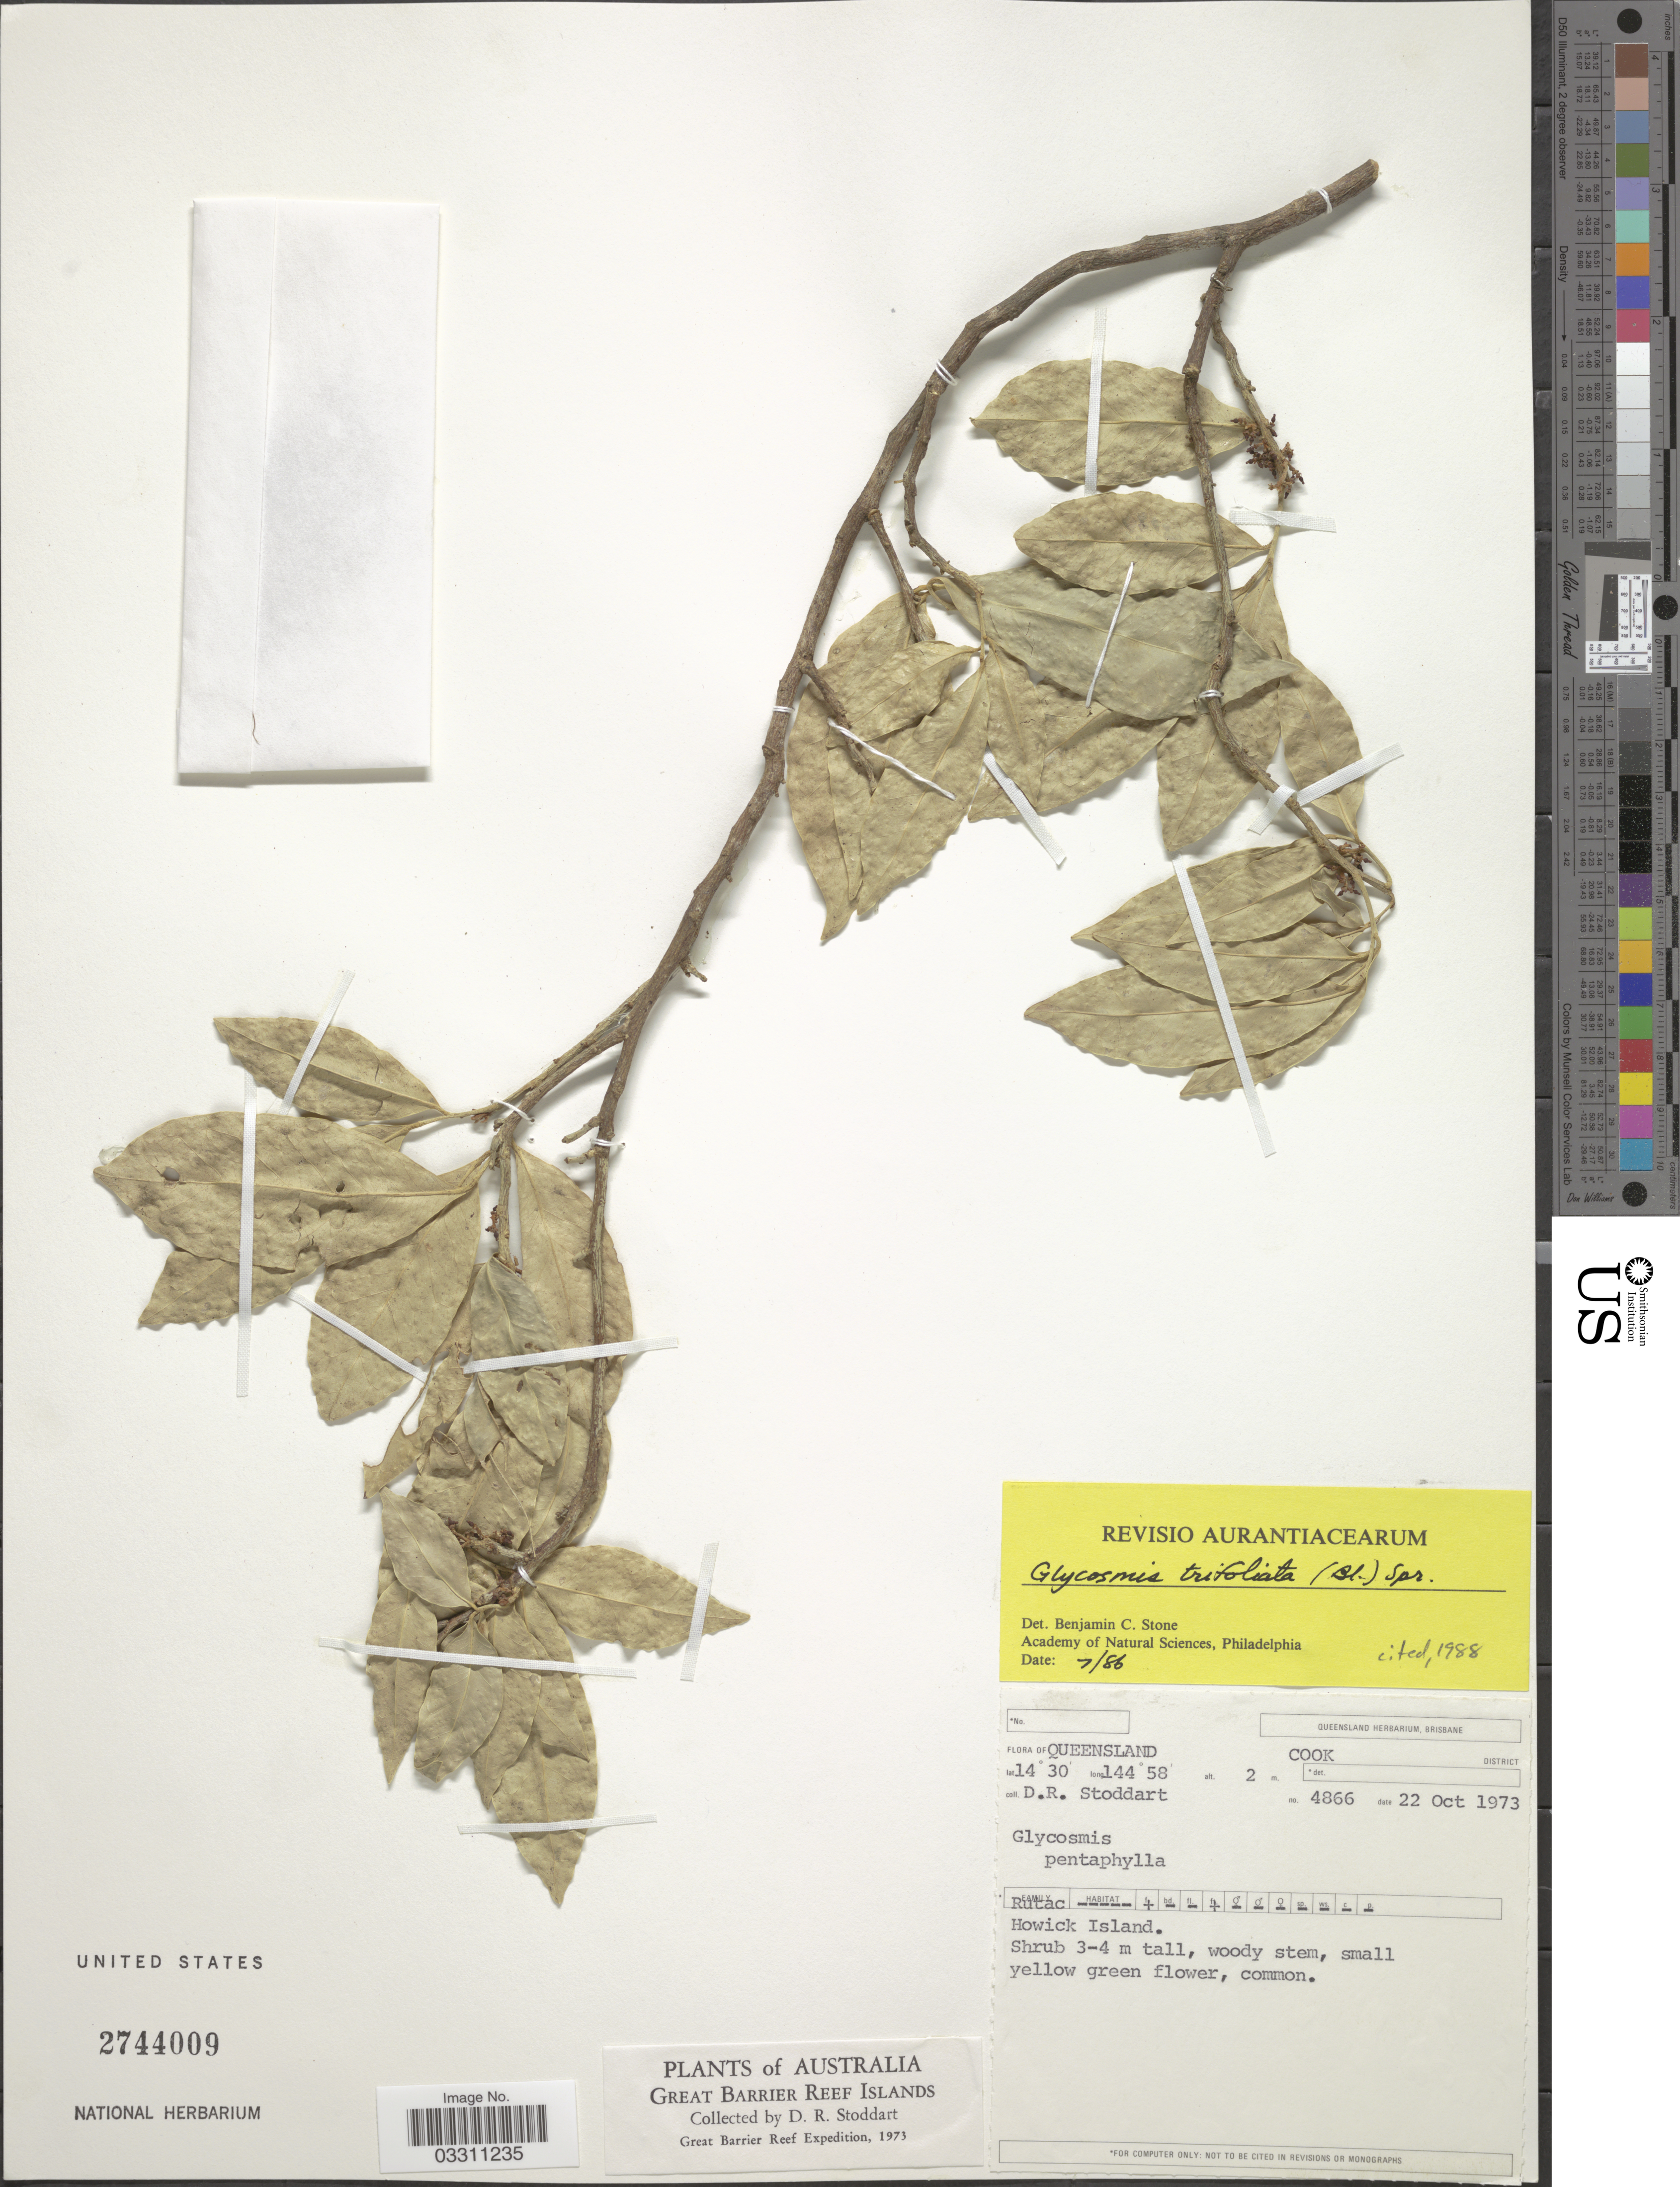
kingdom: Plantae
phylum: Tracheophyta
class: Magnoliopsida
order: Sapindales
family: Rutaceae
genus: Glycosmis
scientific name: Glycosmis trifoliata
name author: (Blume) Spreng.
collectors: D. R. Stoddart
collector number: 4866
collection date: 1973-10-22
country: Australia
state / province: Queensland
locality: Cook District. Howick Island.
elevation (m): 2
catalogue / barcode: US 2744009